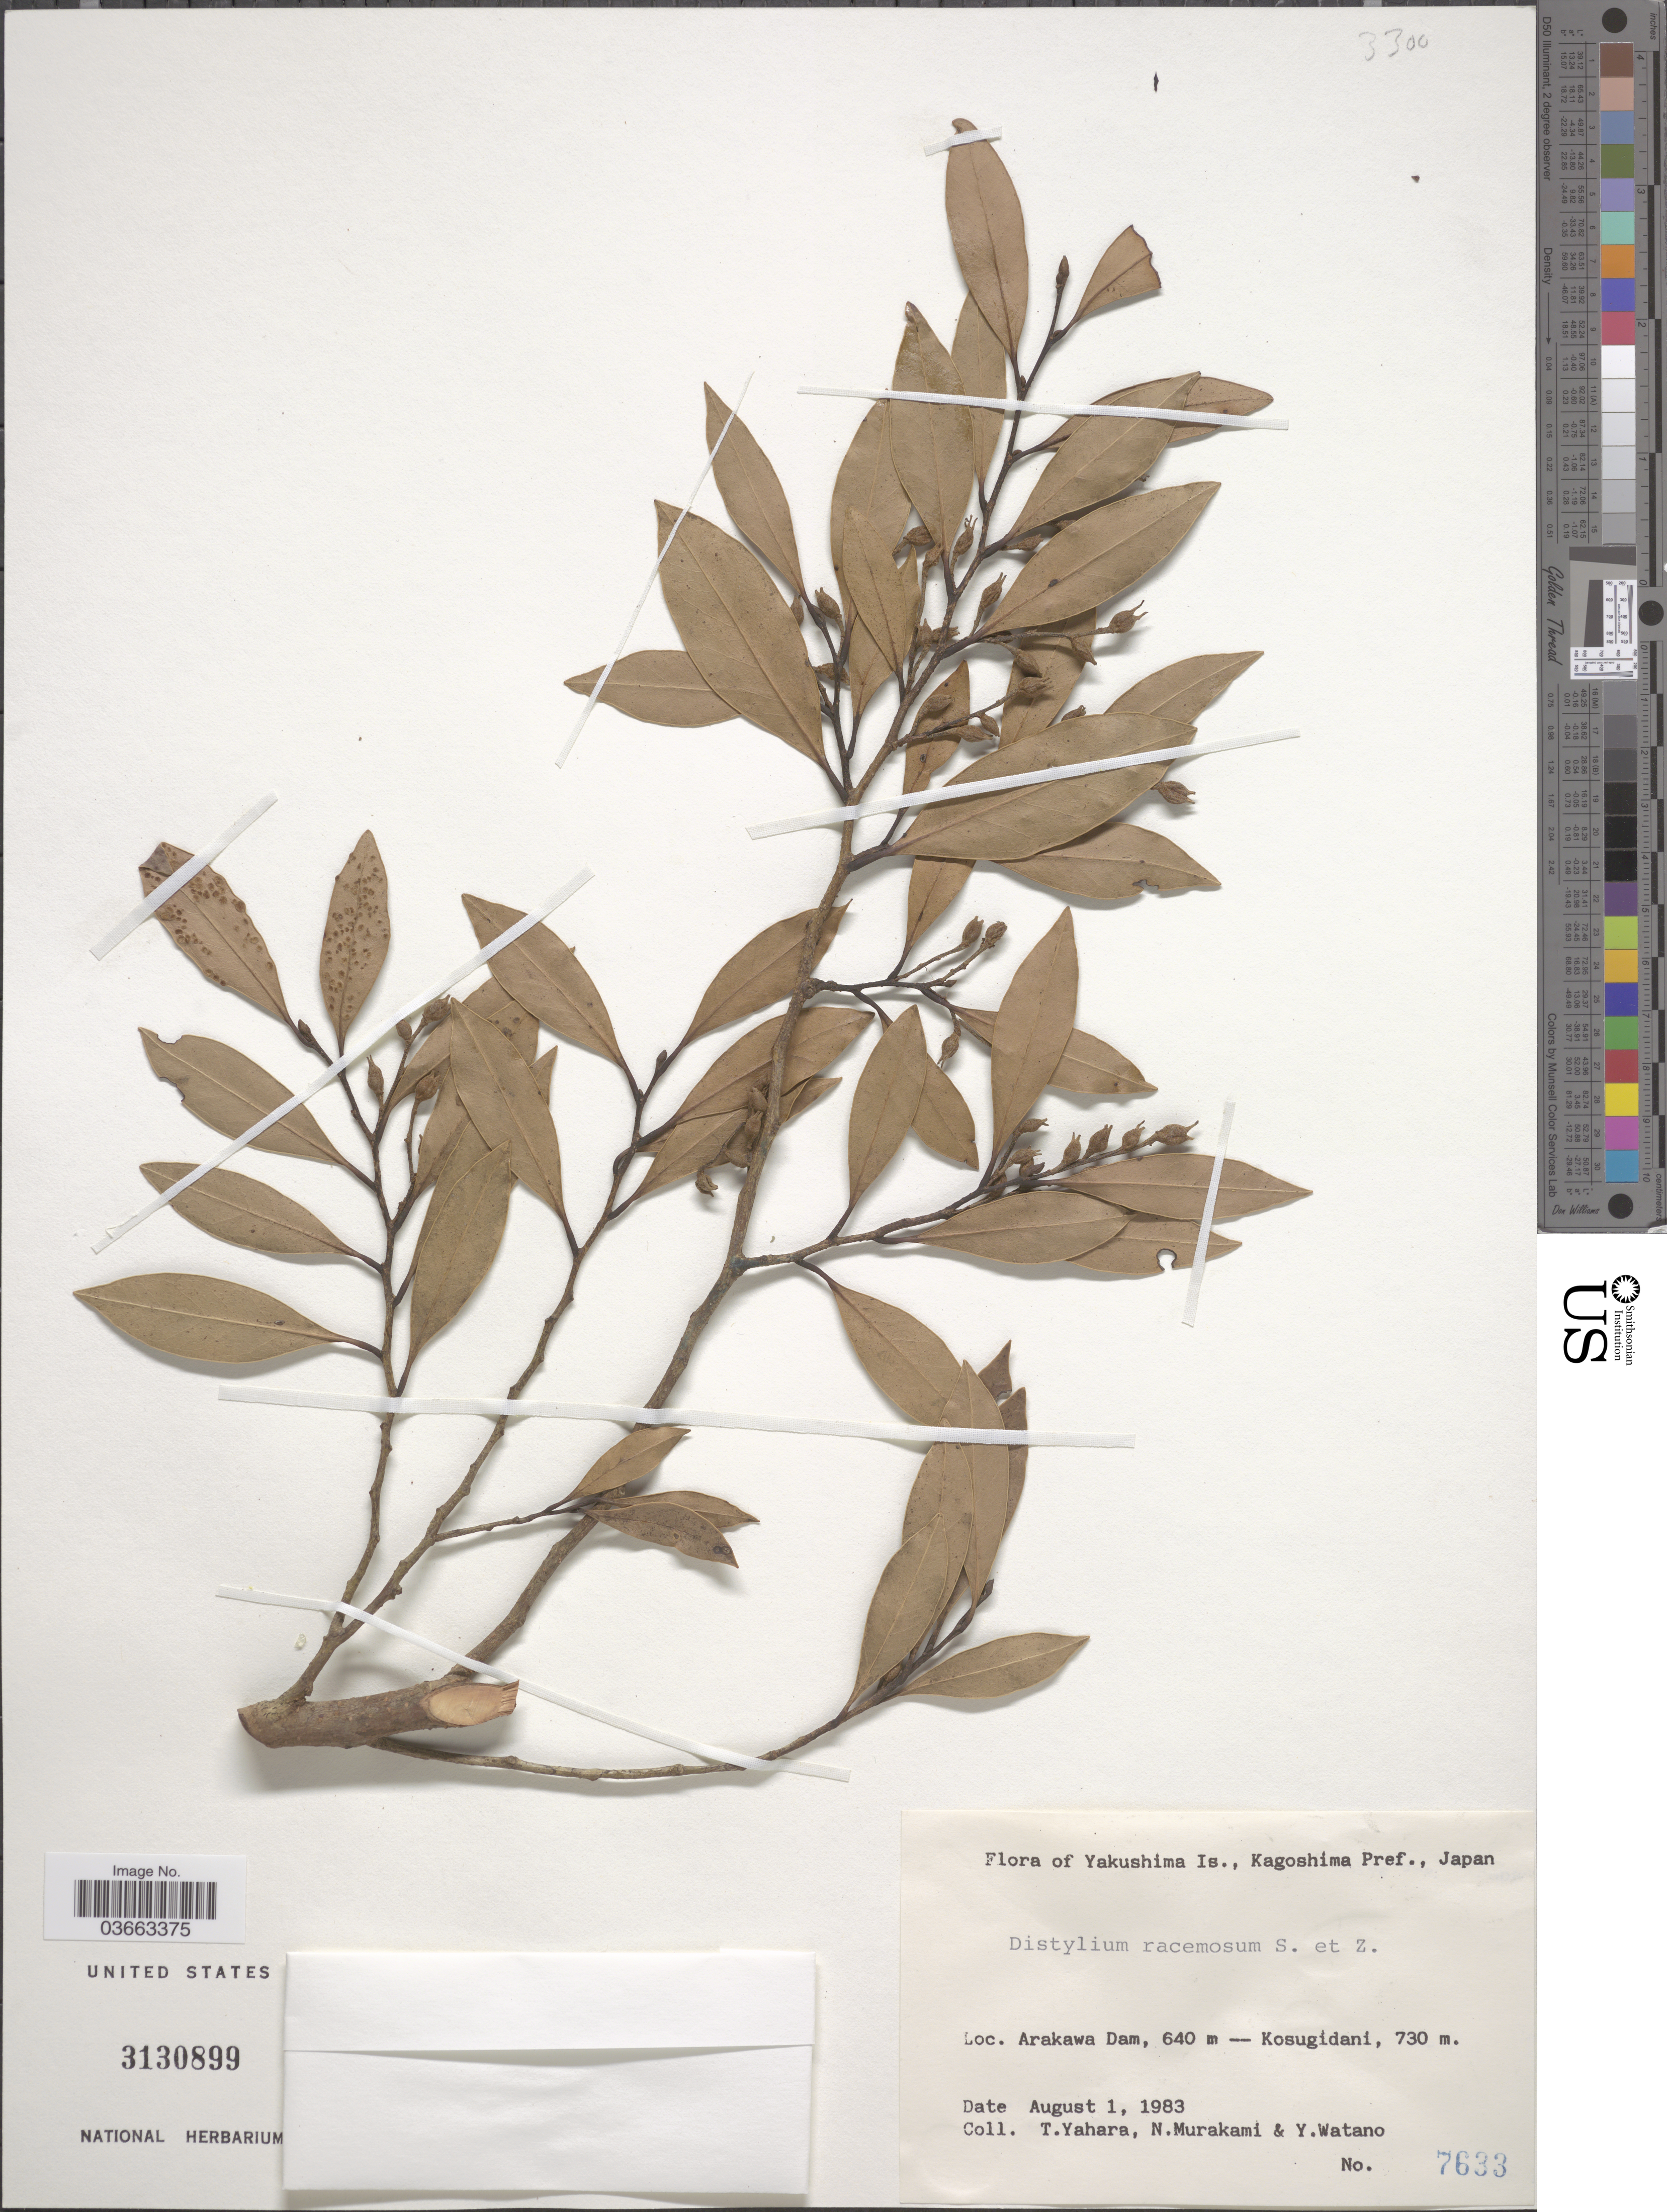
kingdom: Plantae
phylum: Tracheophyta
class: Magnoliopsida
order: Saxifragales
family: Hamamelidaceae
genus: Distylium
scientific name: Distylium racemosum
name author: Siebold & Zucc.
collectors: T. Yahara, N. Murakami & Y. Watano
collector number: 7633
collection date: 1983-08-01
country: Japan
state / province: Kagosima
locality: Yakushima Is., Kagoshima Pref. Arakawa Dam, Kosugidani.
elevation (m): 640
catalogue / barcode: US 3130899